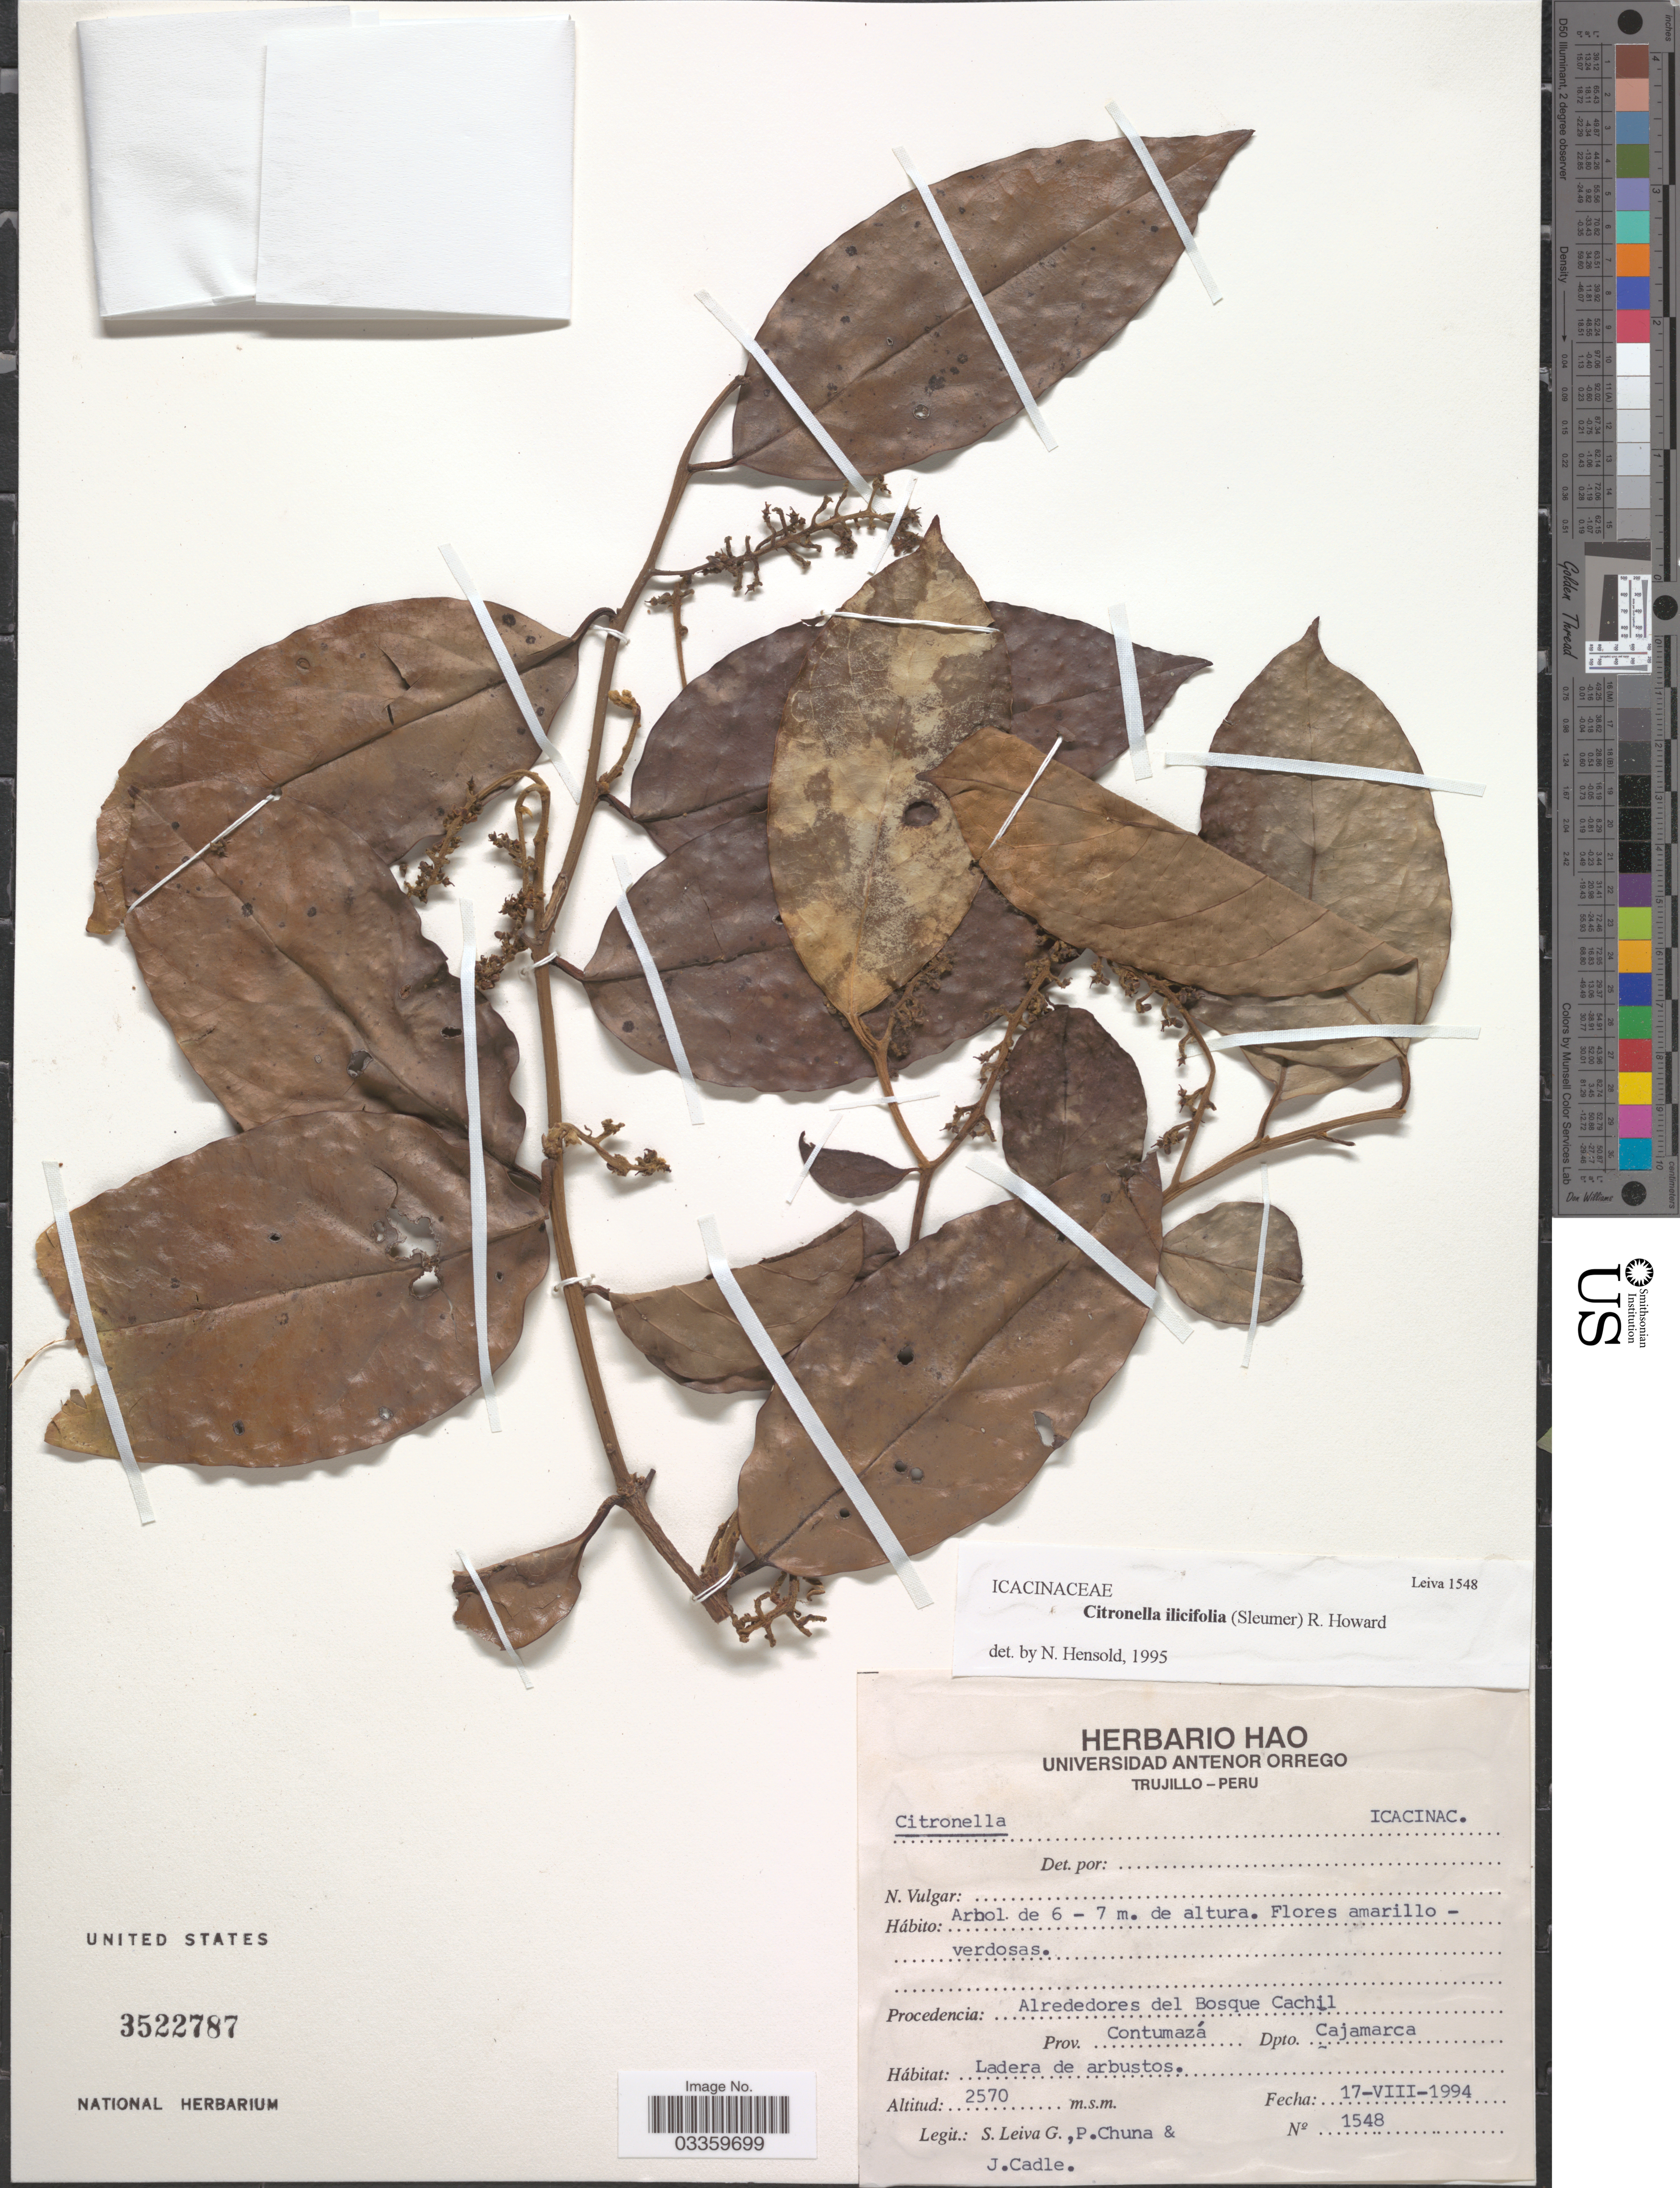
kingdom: Plantae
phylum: Tracheophyta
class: Magnoliopsida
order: Cardiopteridales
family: Cardiopteridaceae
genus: Citronella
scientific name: Citronella ilicifolia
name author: (Sleumer) R.A. Howard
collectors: S. Leiva G., P. Chuna & J. Cadle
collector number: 1548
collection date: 1994-08-17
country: Peru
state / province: Cajamarca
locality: Procedencia: Alrededores del Bosque Cachil, Prov. Contumazá, Dpto. Cajamarca.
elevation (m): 2570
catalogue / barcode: US 3522787